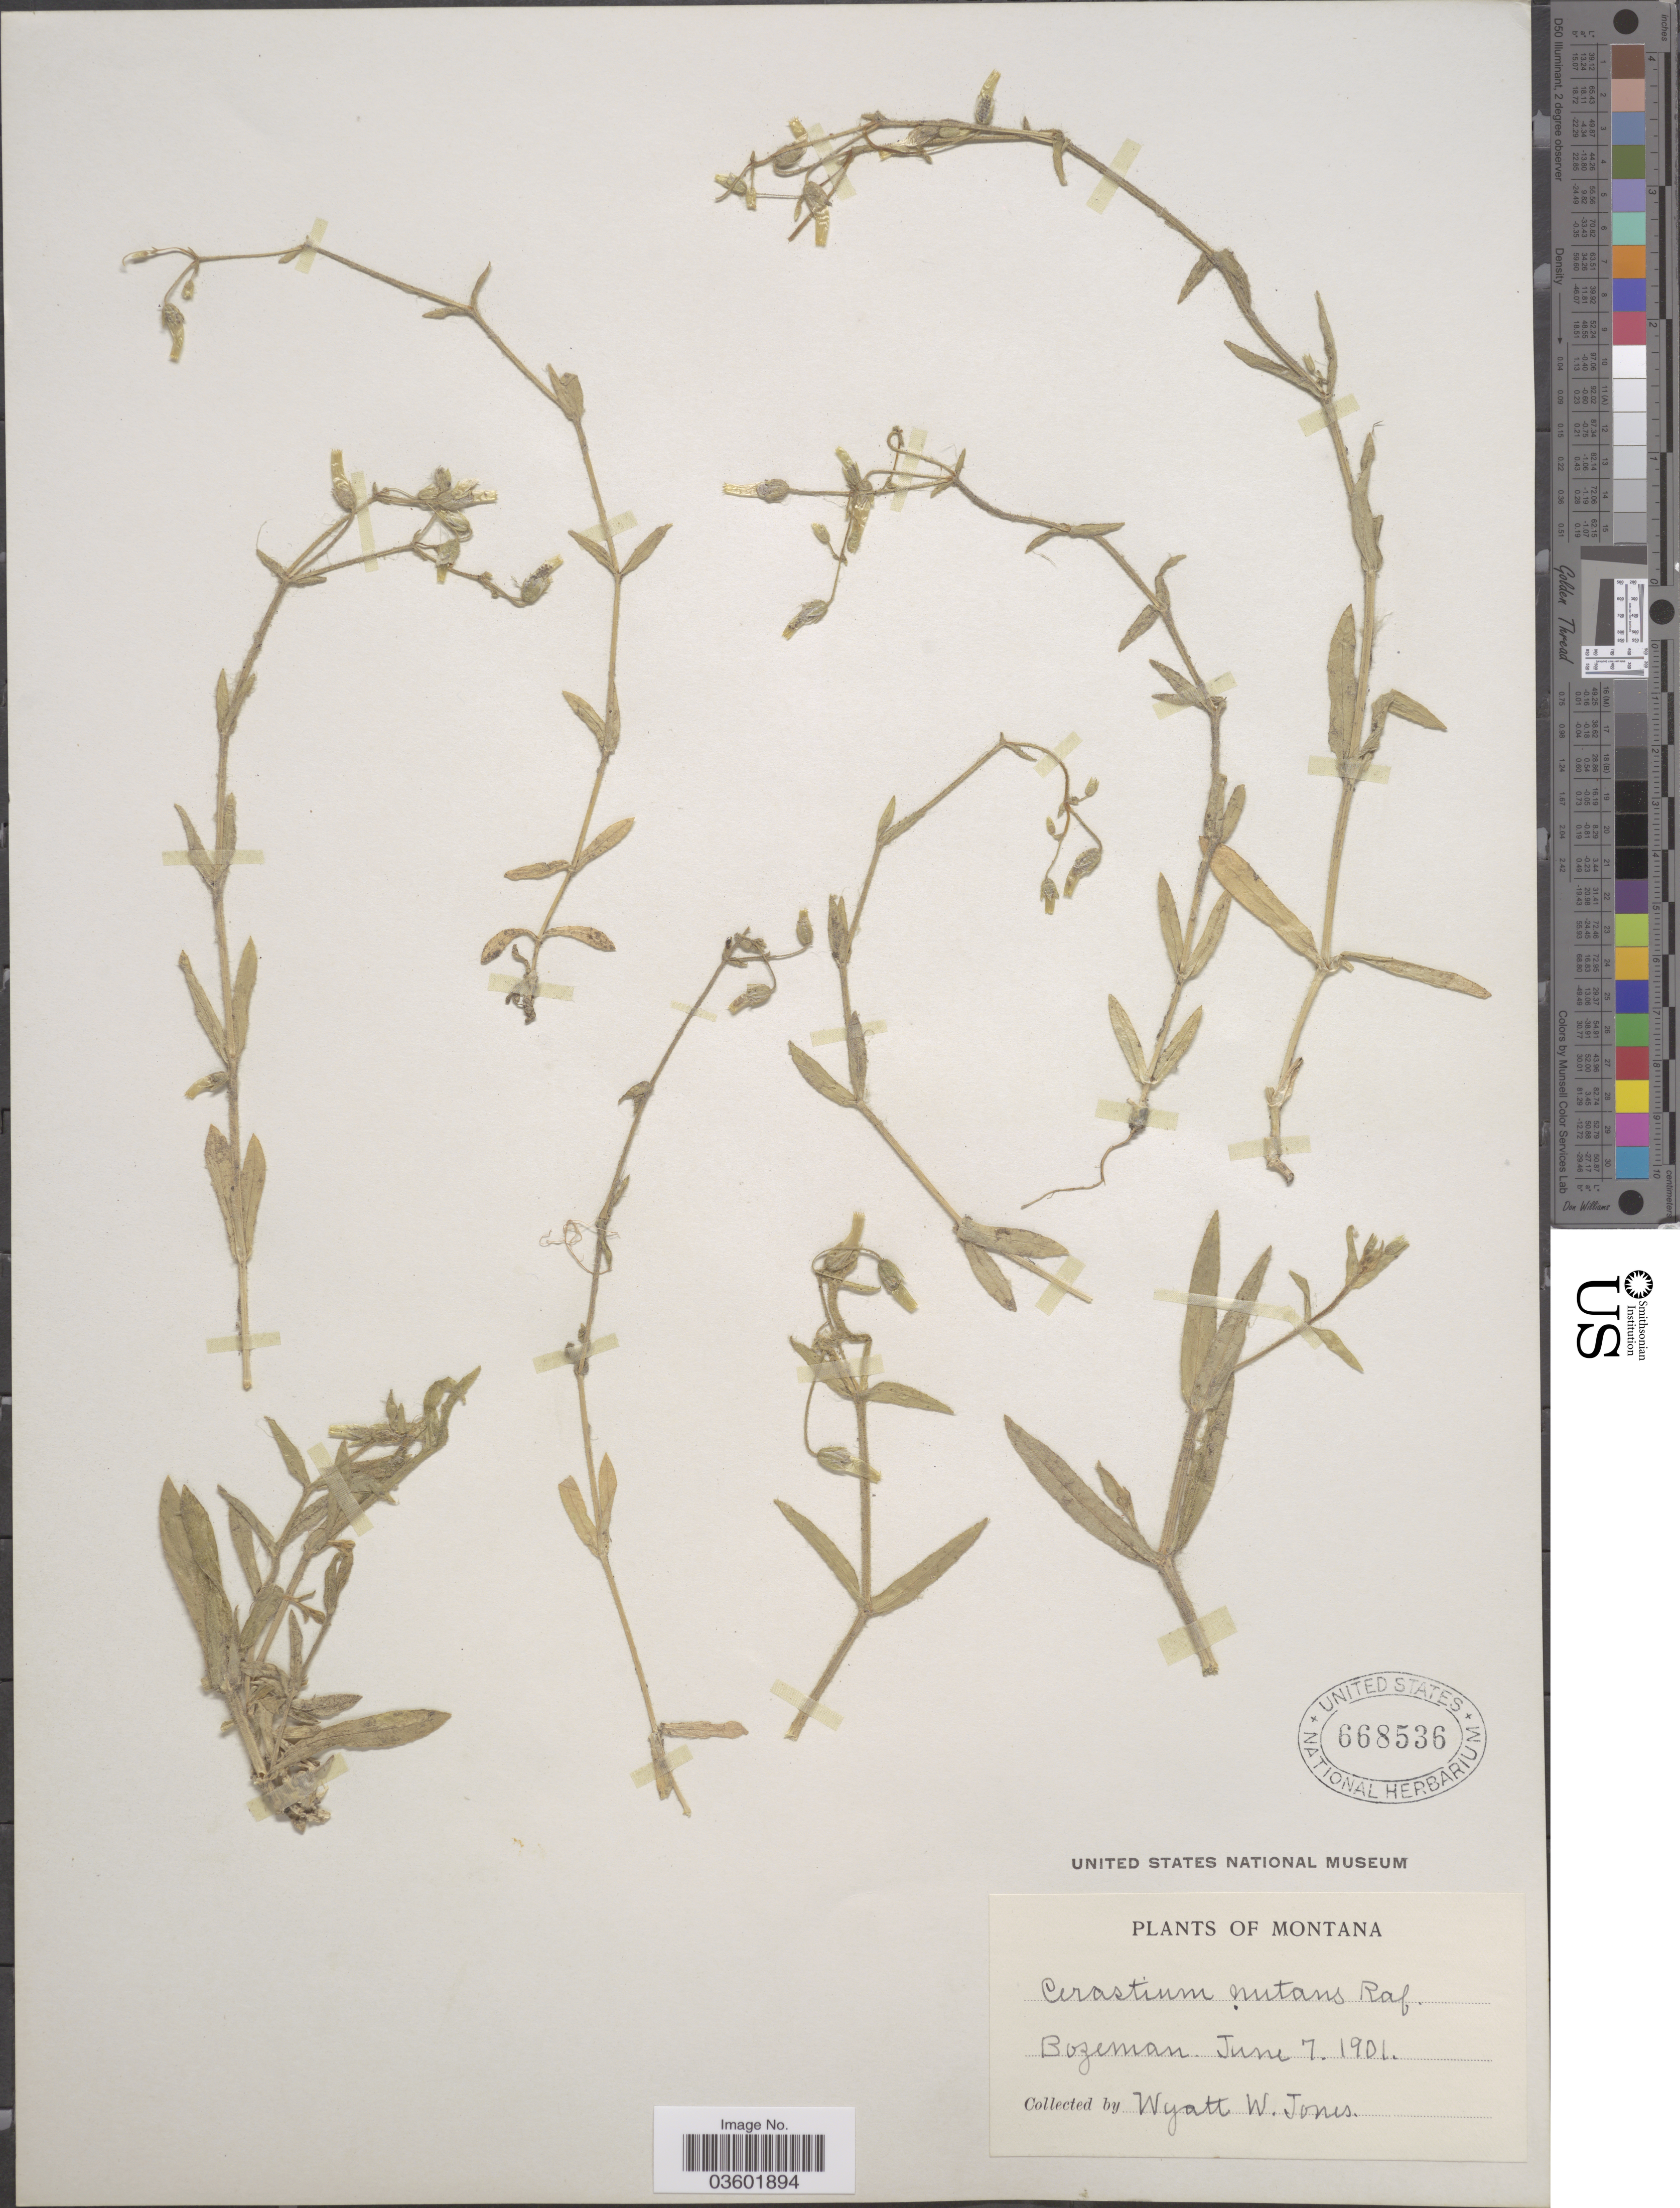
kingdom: Plantae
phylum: Tracheophyta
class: Magnoliopsida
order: Caryophyllales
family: Caryophyllaceae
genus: Cerastium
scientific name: Cerastium nutans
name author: Raf.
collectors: W. W. Jones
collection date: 1901-06-07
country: United States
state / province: Montana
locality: Bozeman.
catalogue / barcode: US 668536